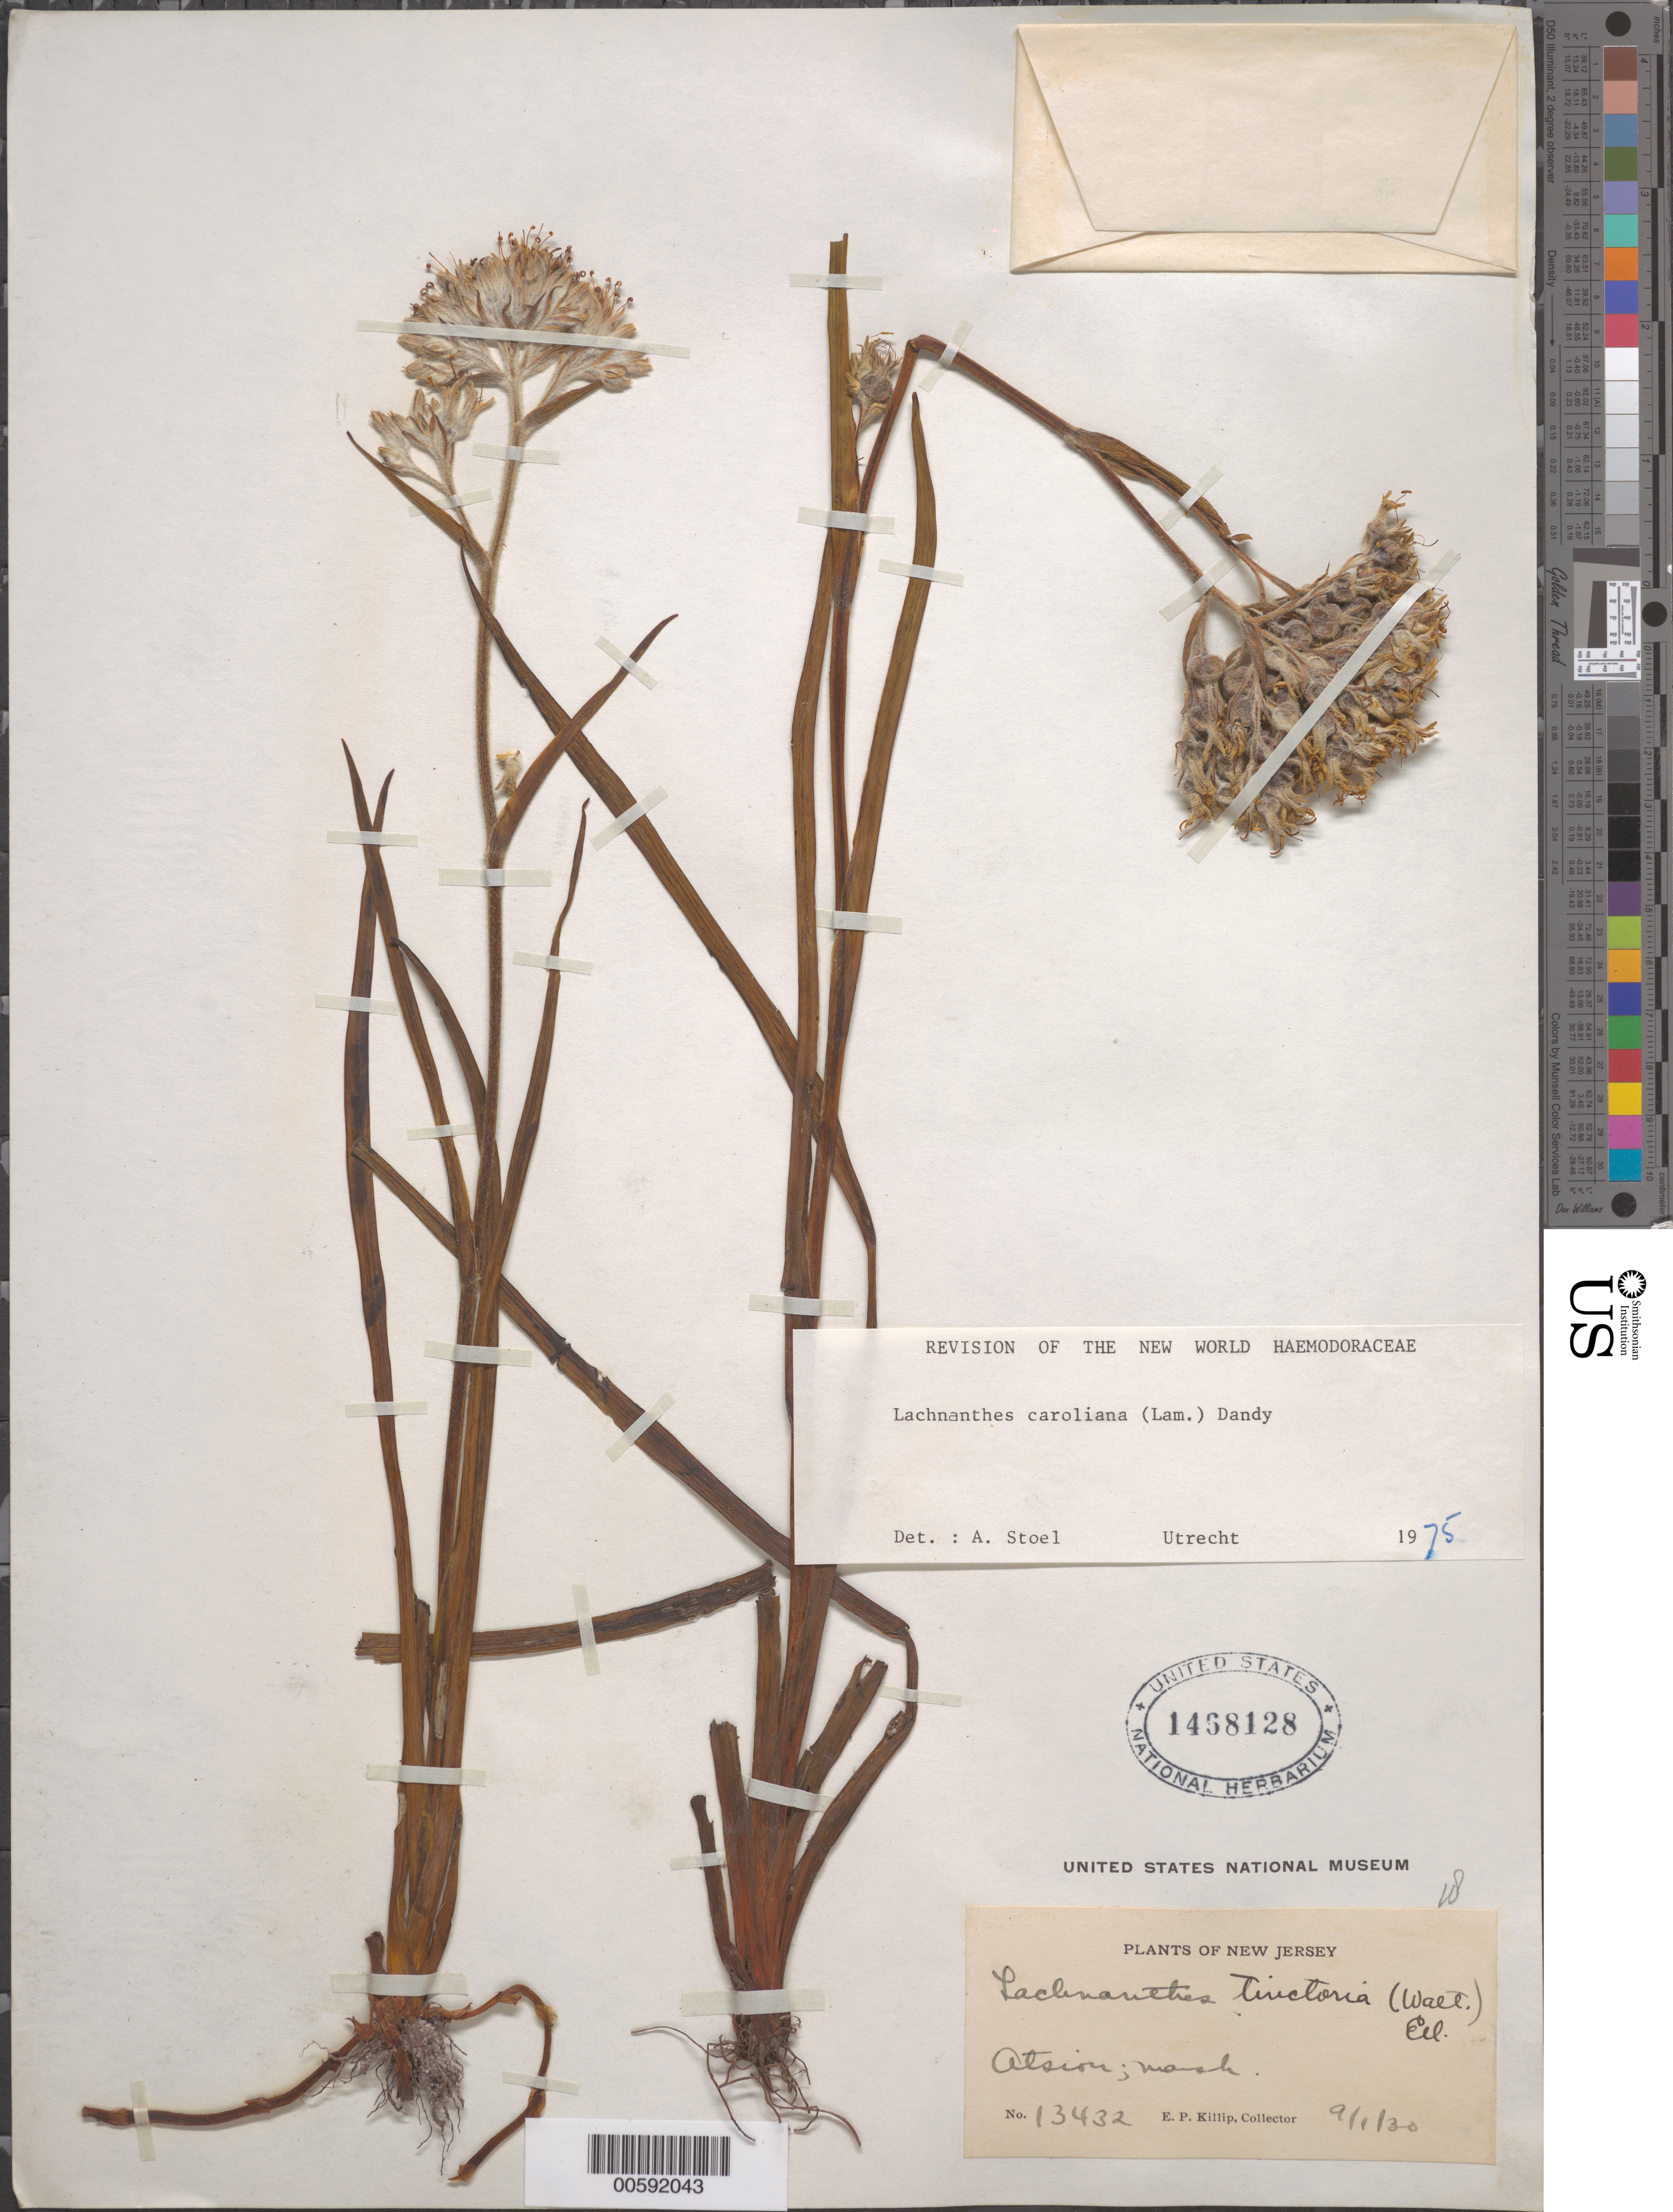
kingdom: Plantae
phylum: Tracheophyta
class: Liliopsida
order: Commelinales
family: Haemodoraceae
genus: Lachnanthes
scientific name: Lachnanthes caroliniana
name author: (Lam.) Dandy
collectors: E. P. Killip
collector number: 13432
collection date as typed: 01 Sep 1930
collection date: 1930-09-01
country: United States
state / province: New Jersey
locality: Atsion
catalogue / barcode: US 1468128